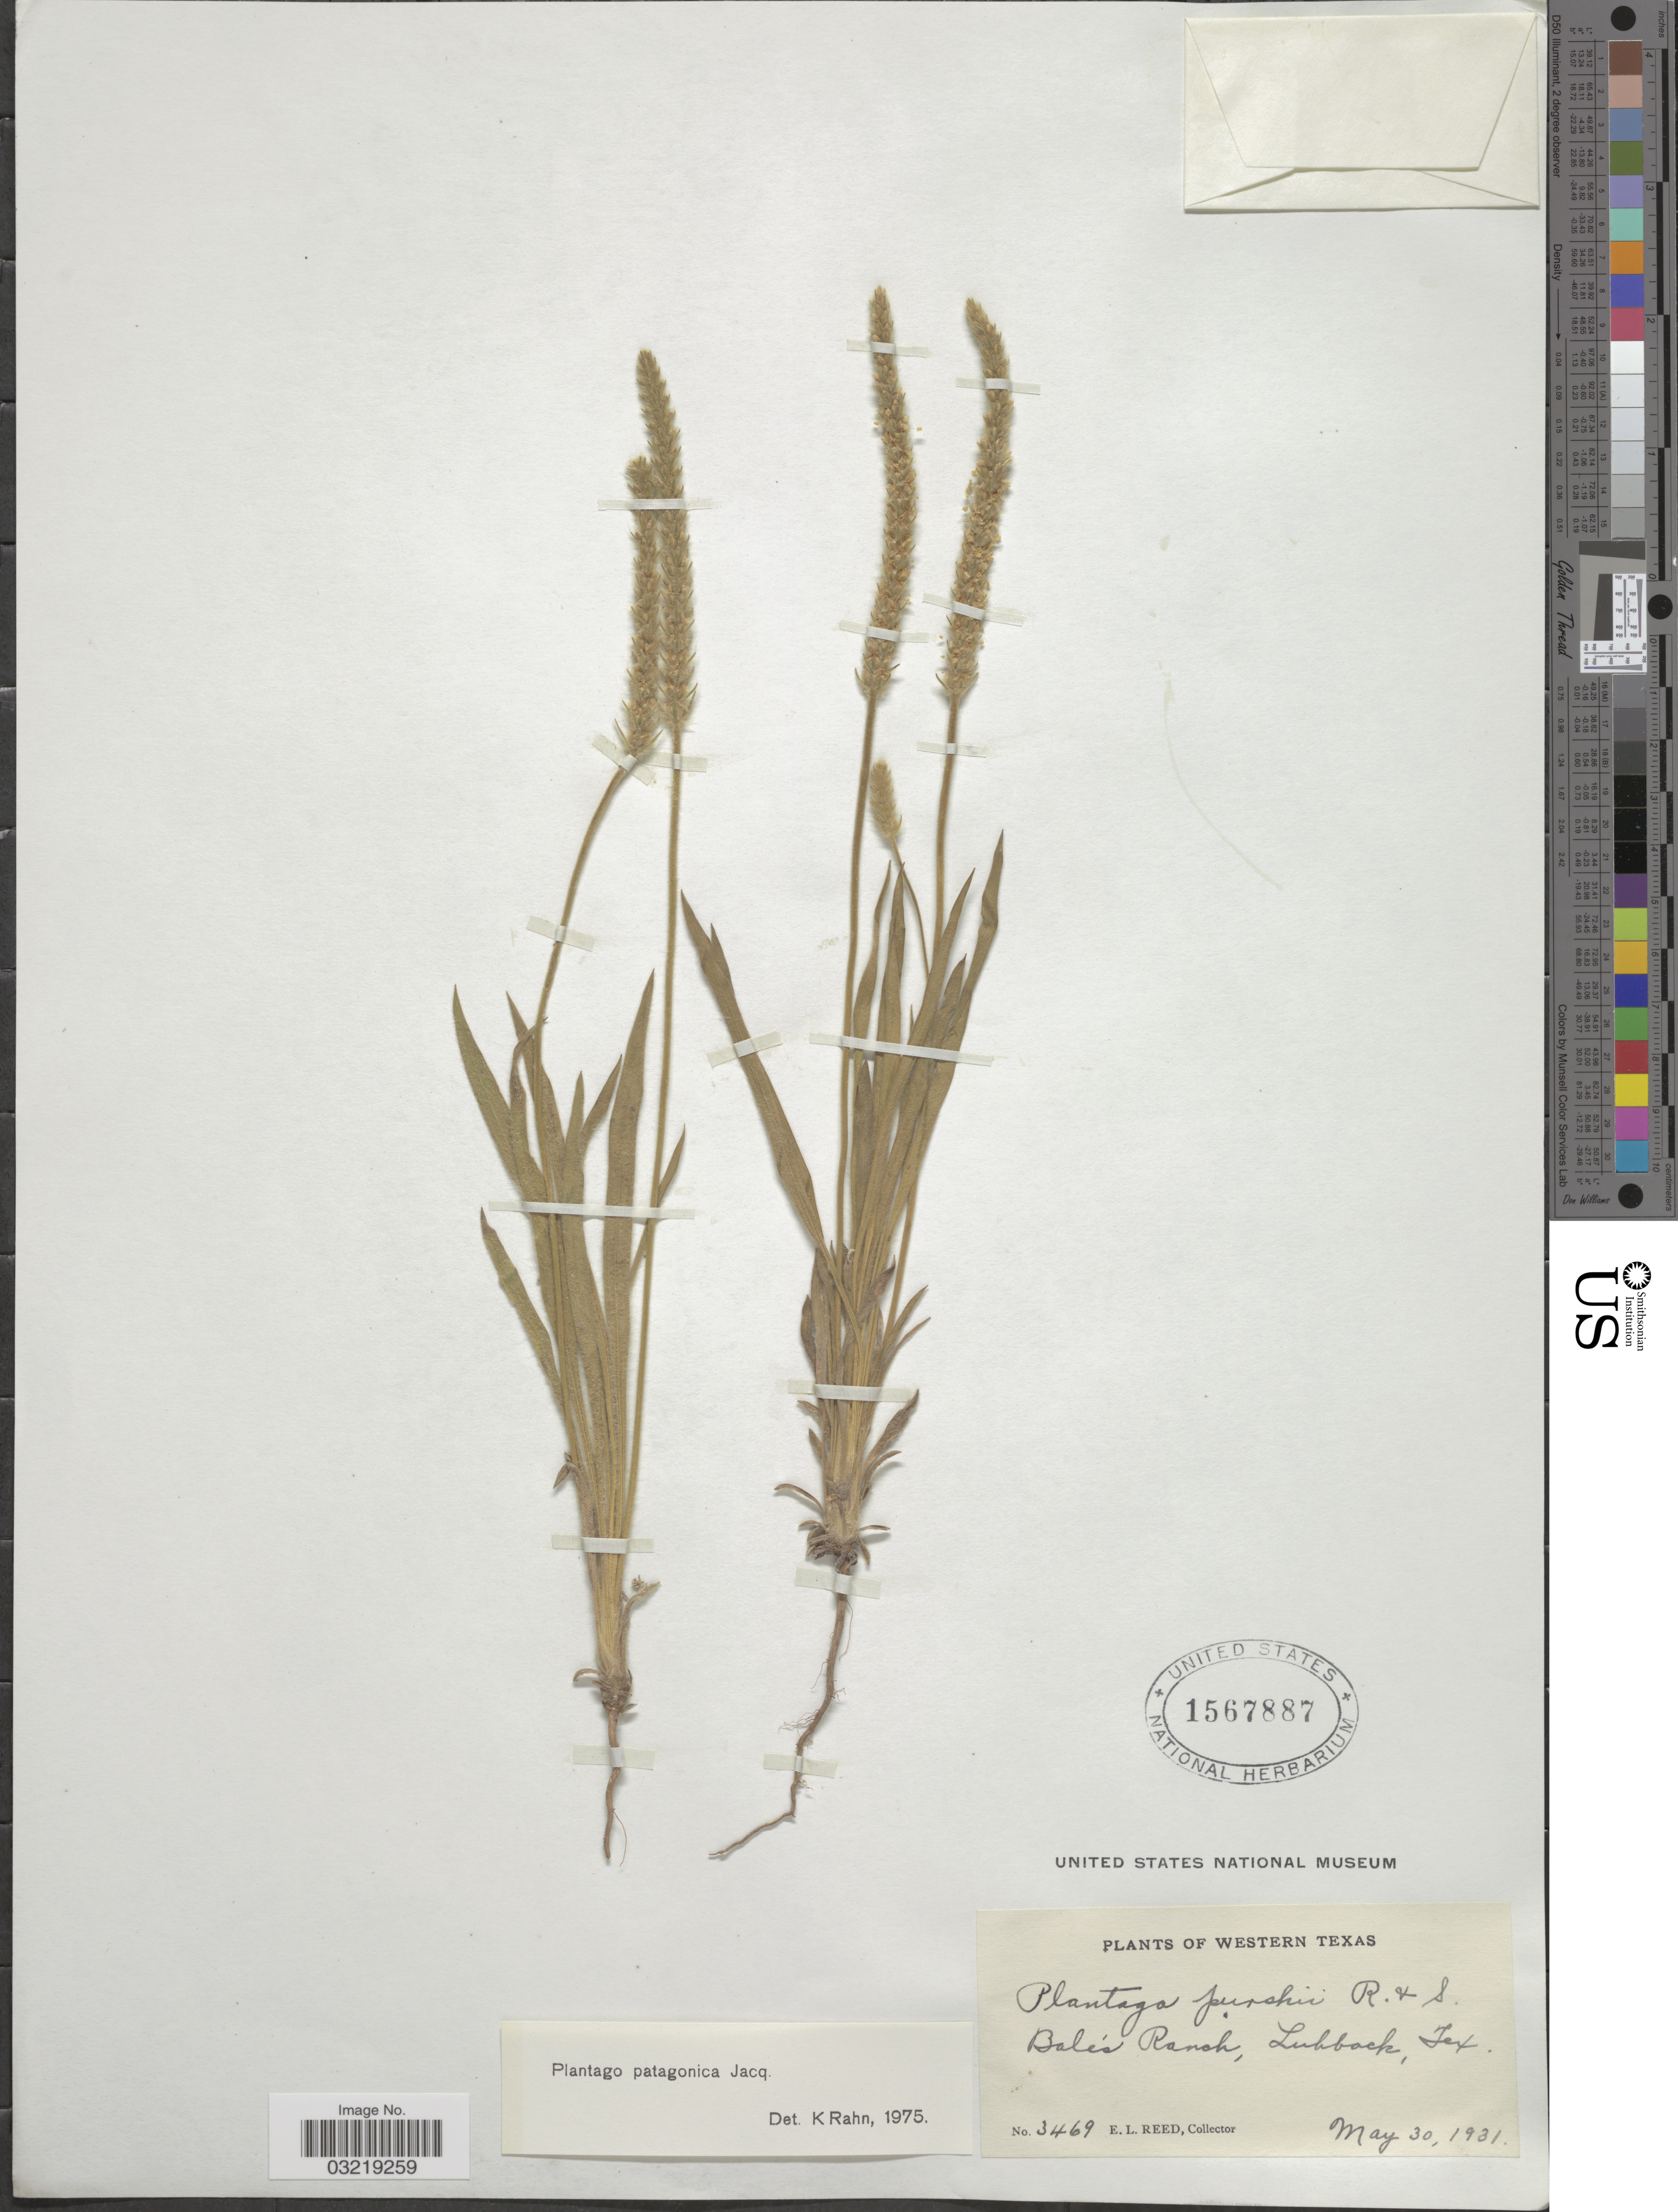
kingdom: Plantae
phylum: Tracheophyta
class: Magnoliopsida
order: Lamiales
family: Plantaginaceae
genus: Plantago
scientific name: Plantago patagonica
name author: Jacq.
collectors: E. Reed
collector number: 3469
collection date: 1931-05-30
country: United States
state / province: Texas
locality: Western Texas. Bale's Ranch, Lubbock.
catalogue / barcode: US 1567887